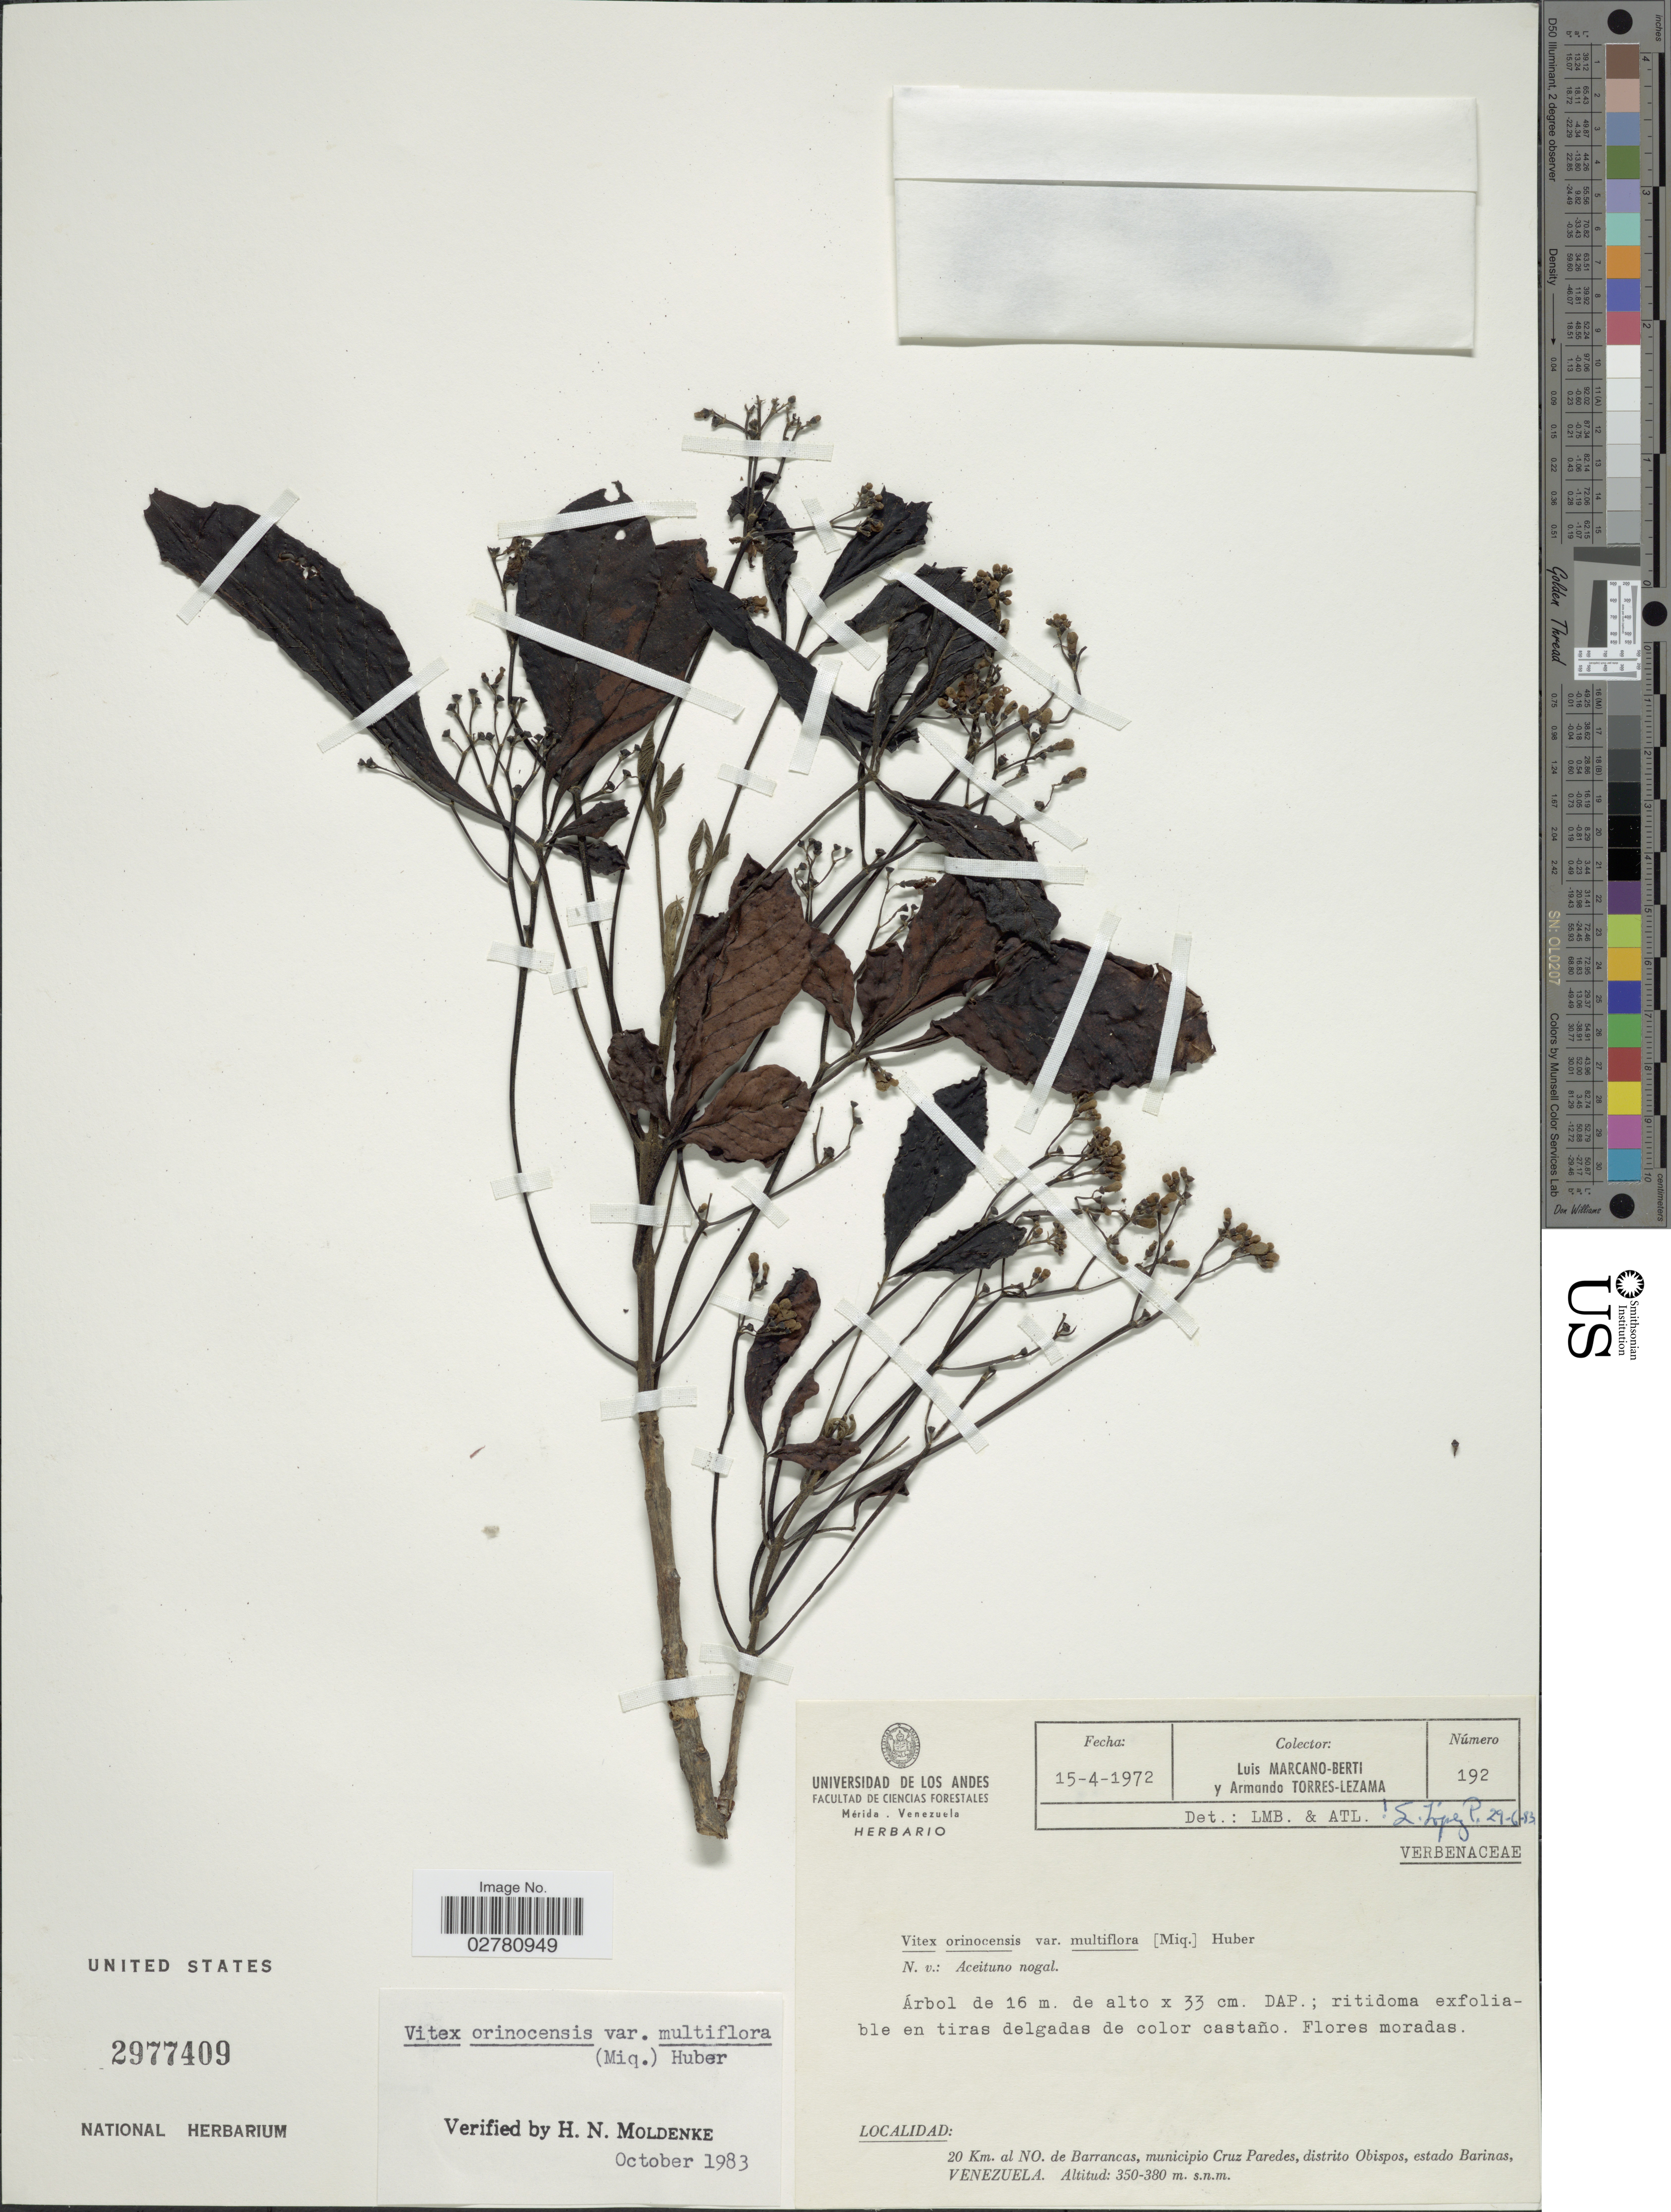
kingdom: Plantae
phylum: Tracheophyta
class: Magnoliopsida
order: Lamiales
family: Lamiaceae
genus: Vitex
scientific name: Vitex orinocensis var. multiflora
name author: (Miq.) Huber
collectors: L. Marcano-Berti & A. Torres-Lezama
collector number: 192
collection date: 1972-04-15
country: Venezuela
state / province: Barinas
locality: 20 Km. al NO. de Barrancas, municipio Cruz Paredes, distrito Obispos, estado Barinas.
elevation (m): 350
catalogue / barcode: US 2977409